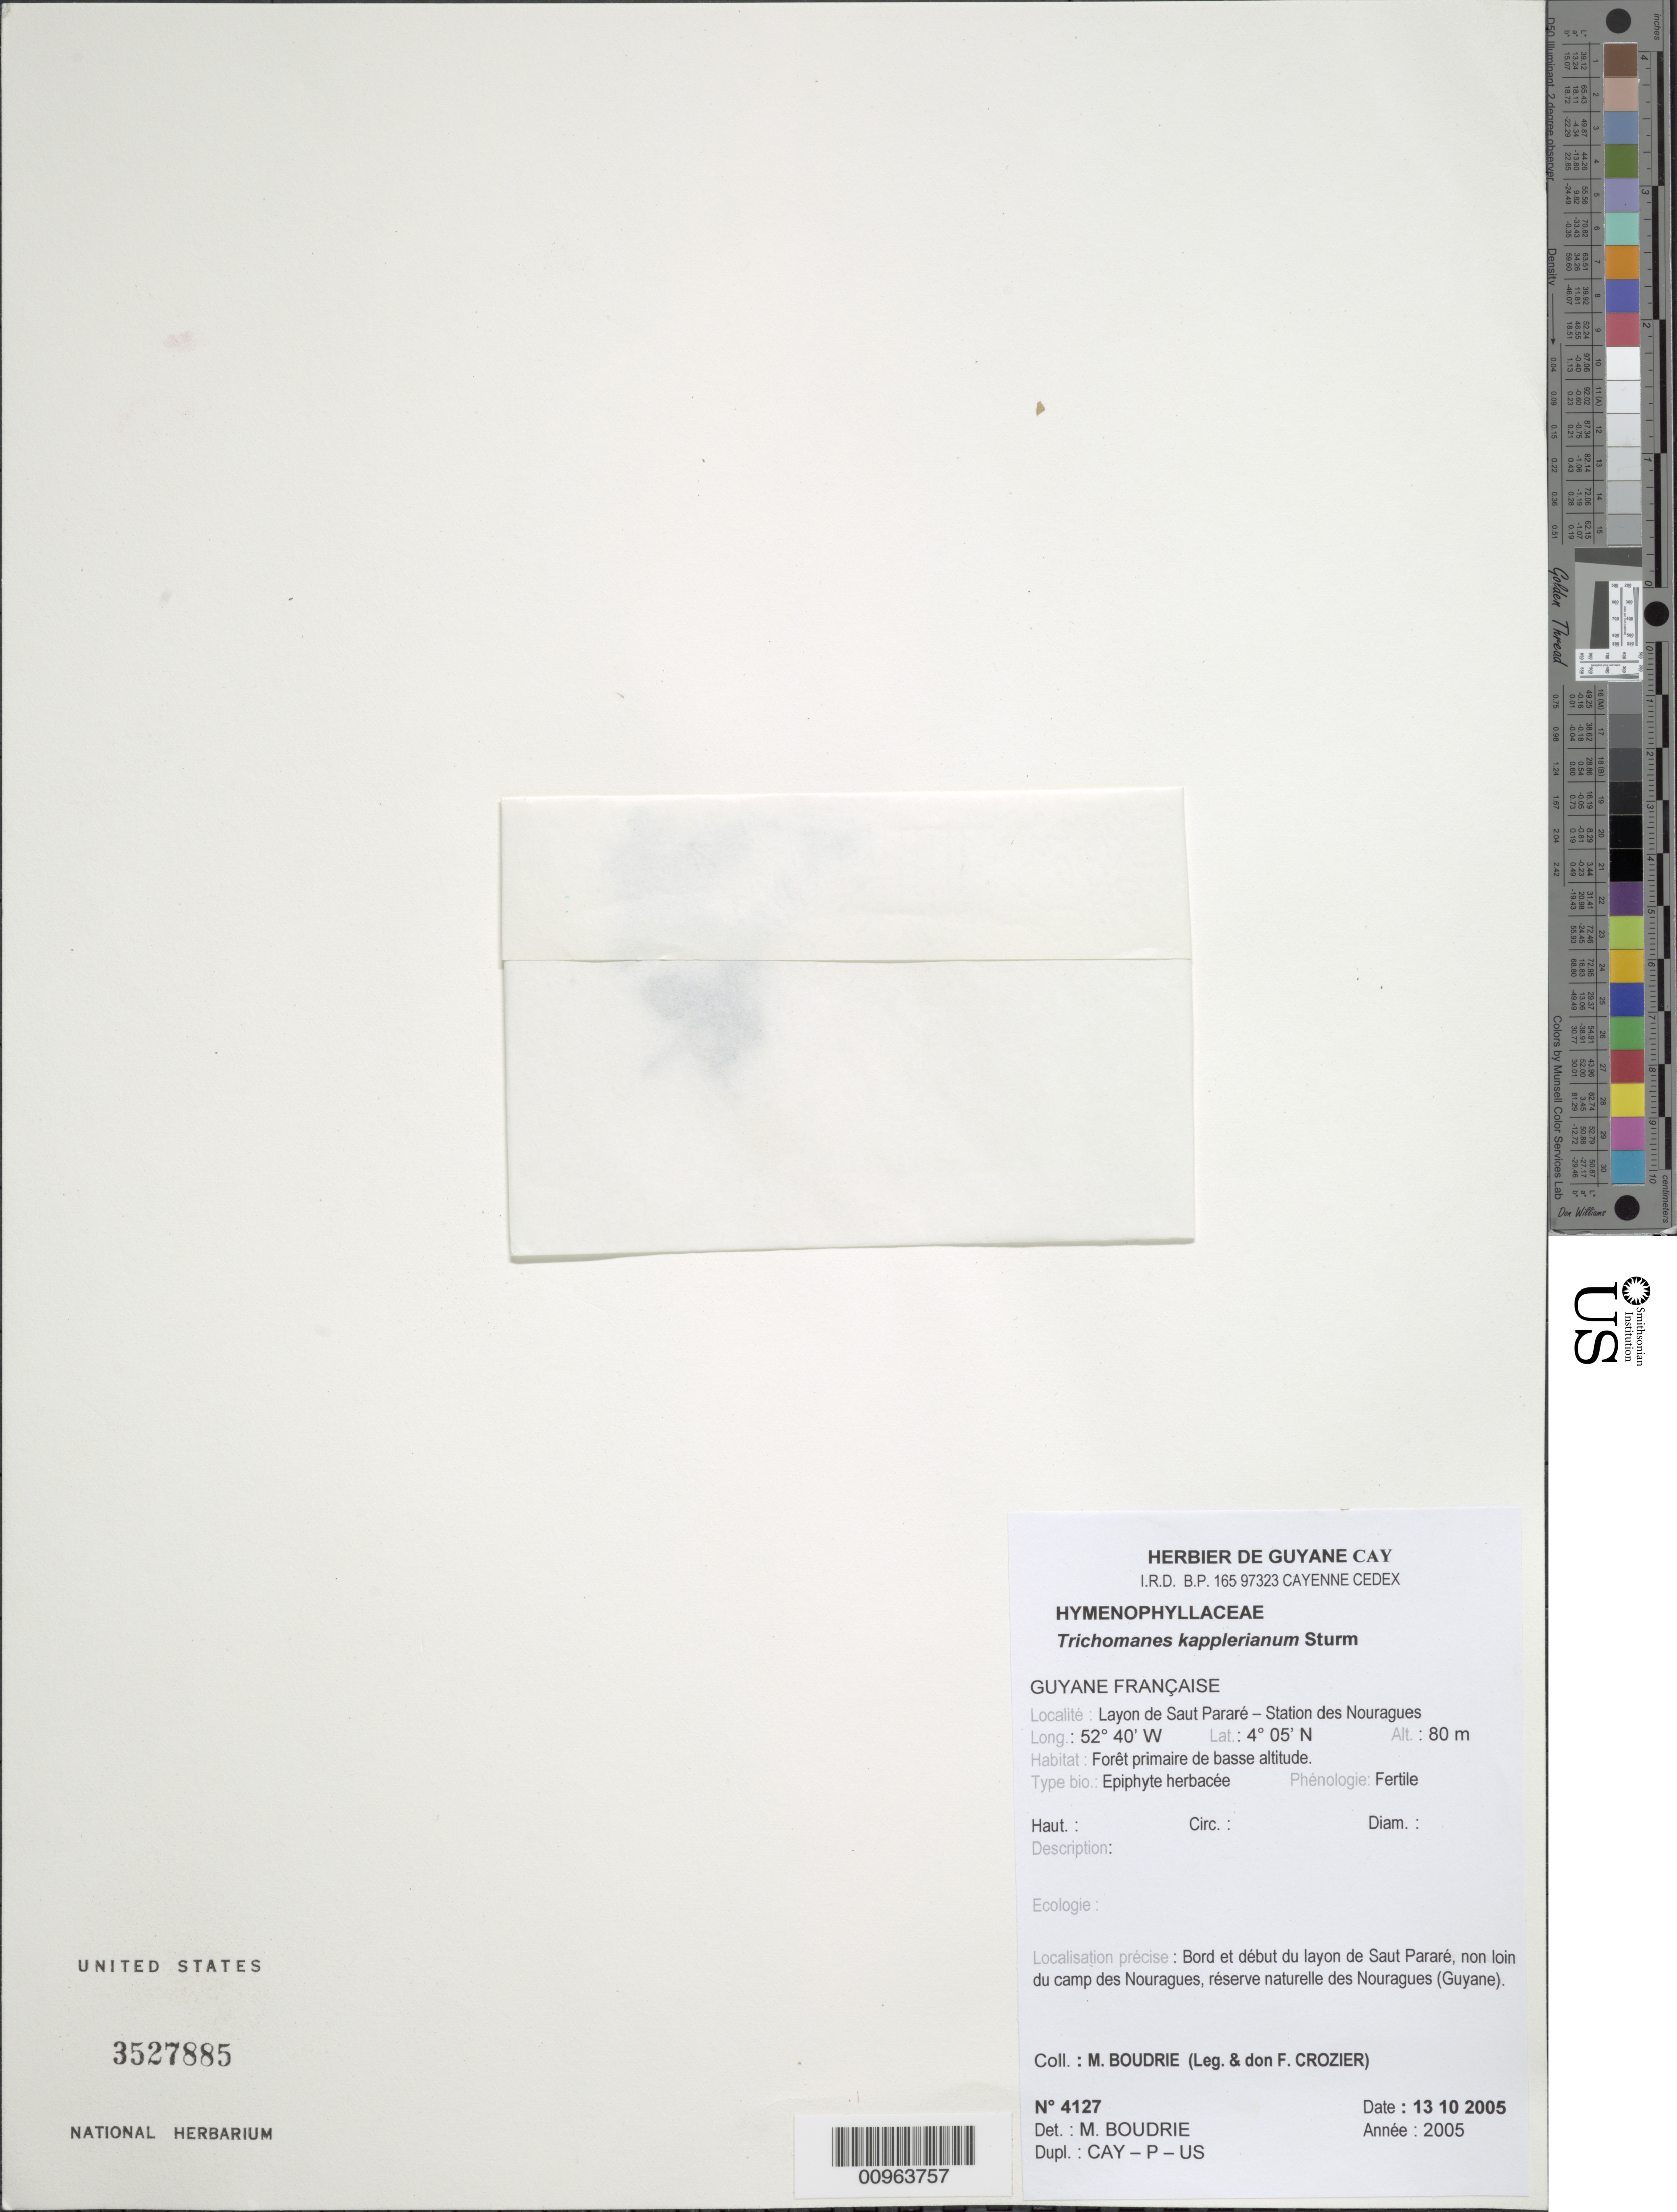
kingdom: Plantae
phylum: Tracheophyta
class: Polypodiopsida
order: Hymenophyllales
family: Hymenophyllaceae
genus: Didymoglossum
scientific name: Didymoglossum kapplerianum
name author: (Sturm) Ebihara & Dubuisson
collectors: M. Boudrie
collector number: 4127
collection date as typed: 13-Oct-05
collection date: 2005-10-13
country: French Guiana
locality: Layon de Saut Pararé, Station de Nouragues. Bord et debut du layon de Saut Pararé, non loin du camp des Nouragues, reserve naturelle de Nouragues (Guyane)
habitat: Forêt primaire de basse altitude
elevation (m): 80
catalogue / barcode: US 3527885